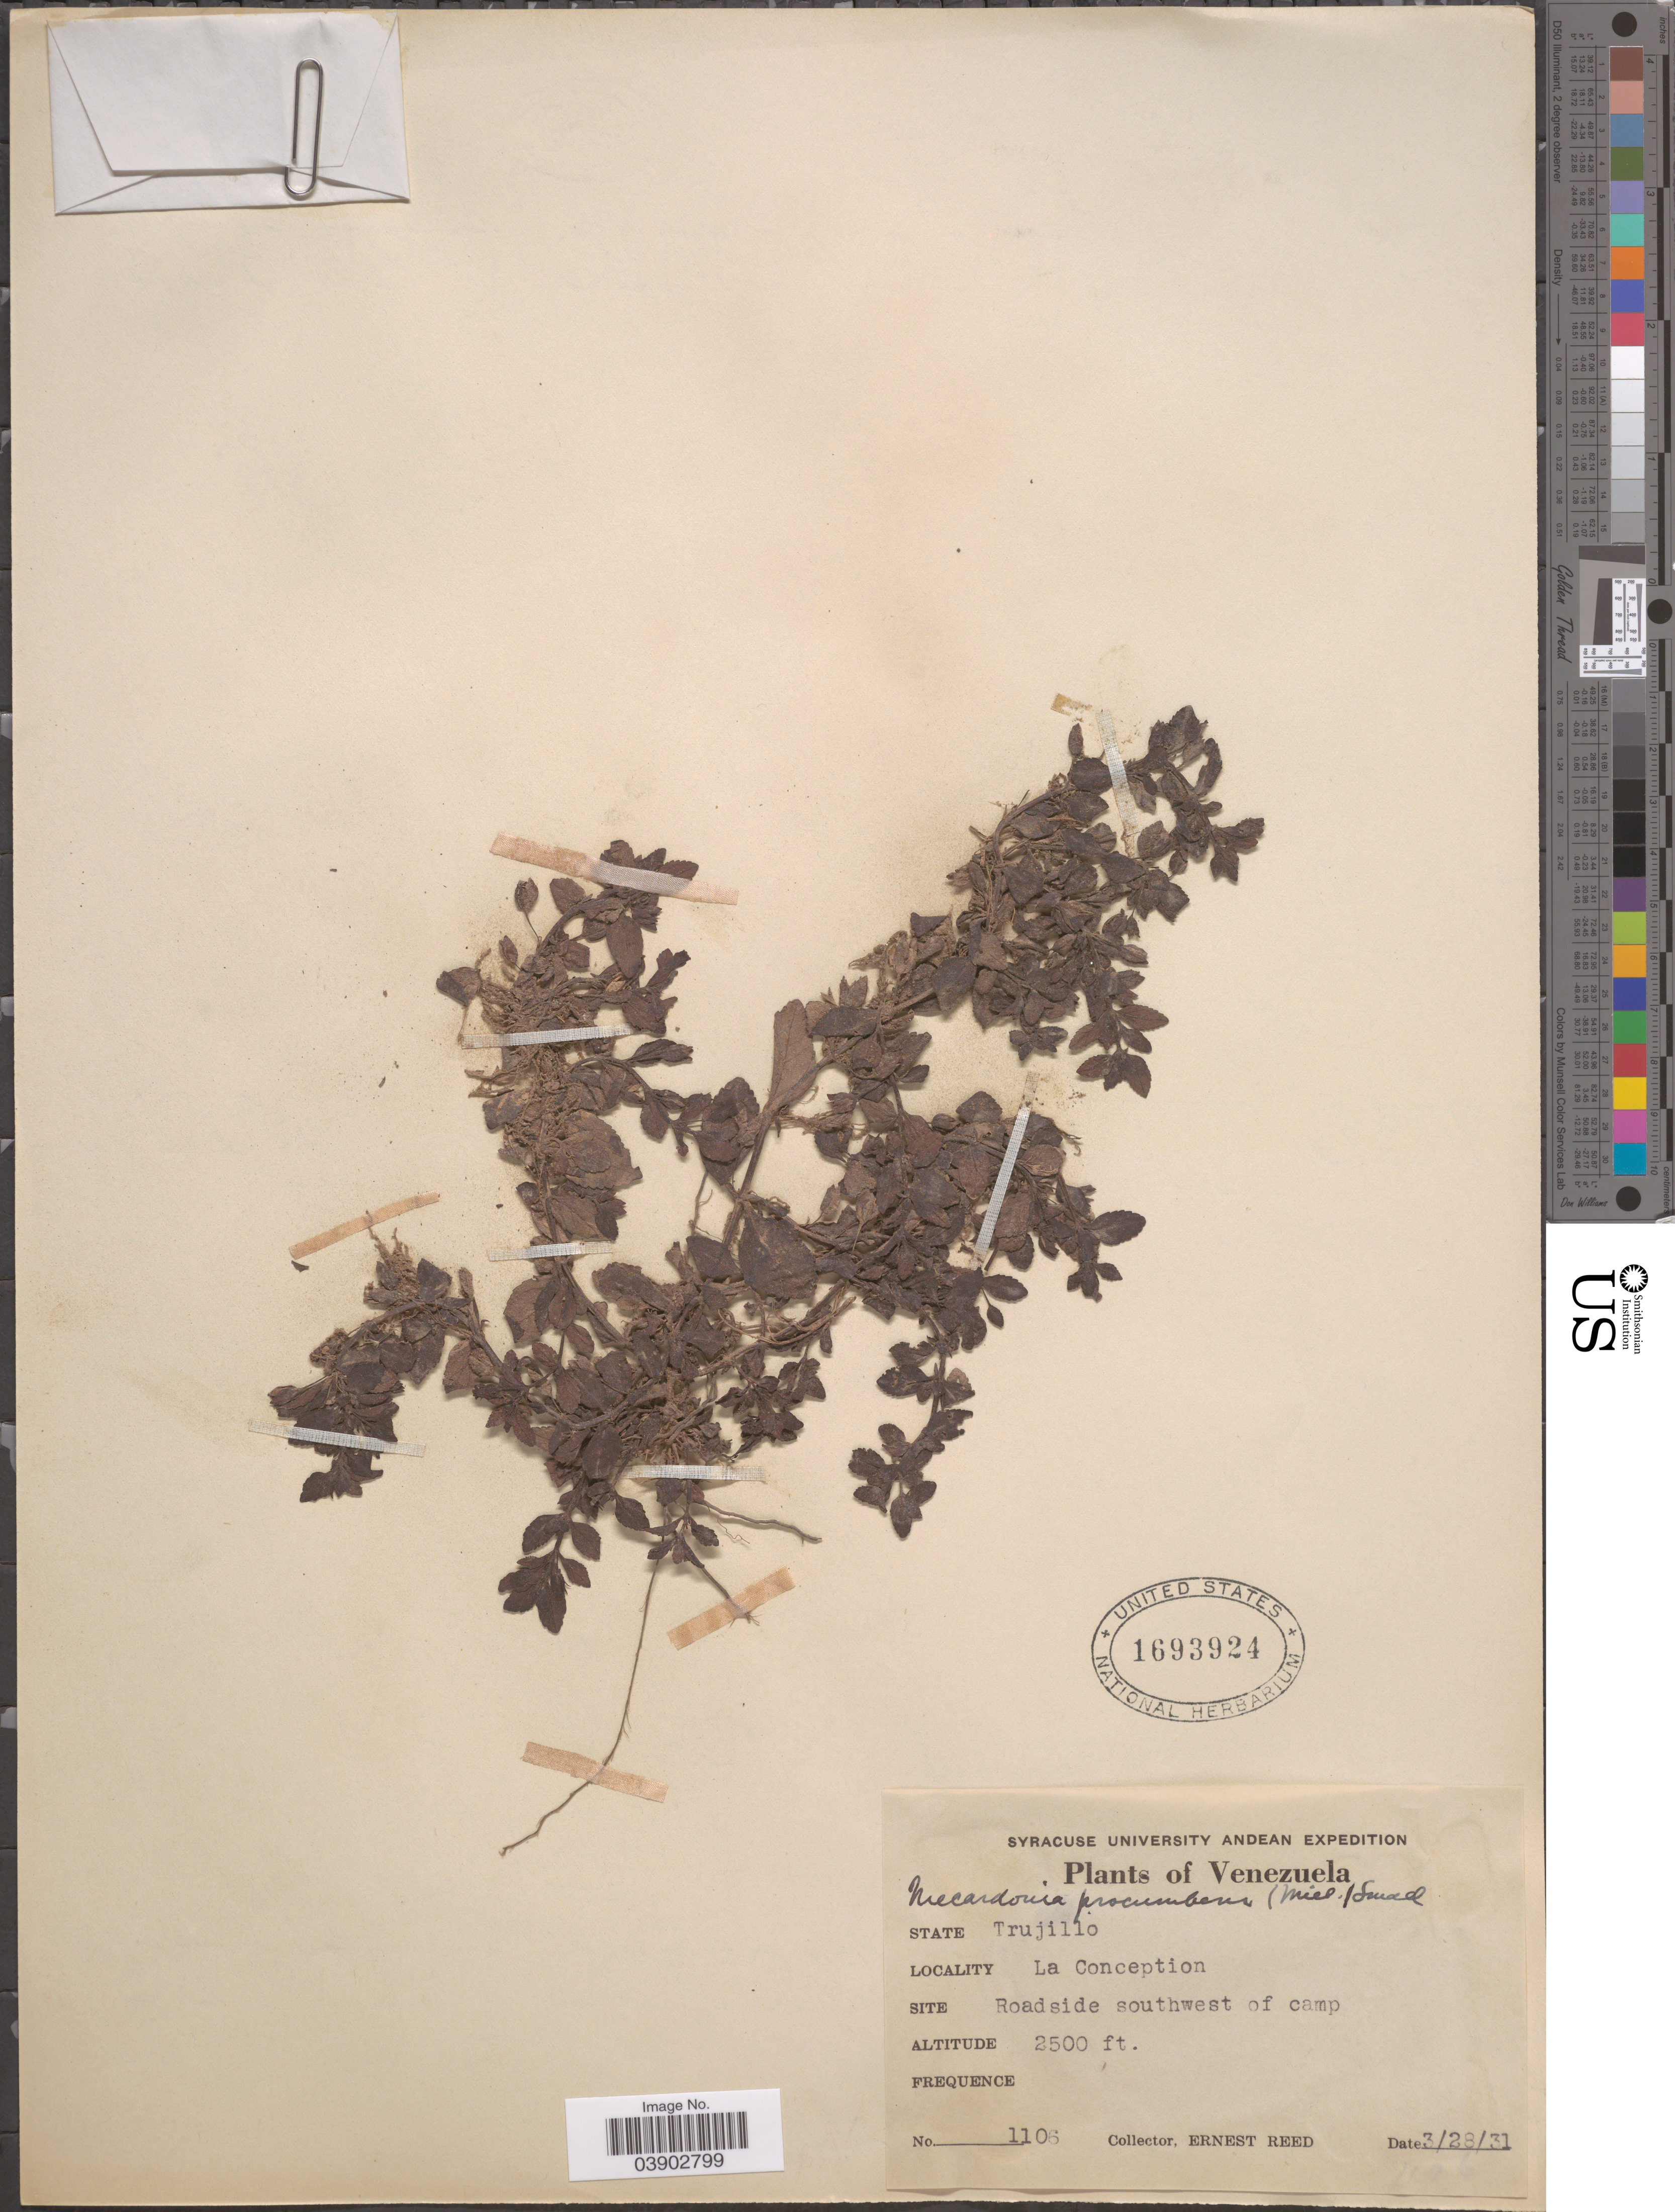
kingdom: Plantae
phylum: Tracheophyta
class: Magnoliopsida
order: Lamiales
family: Plantaginaceae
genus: Mecardonia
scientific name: Mecardonia procumbens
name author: (Mill.) Small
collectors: E. Reed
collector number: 1106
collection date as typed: Transcribed d/m/y: 28/3/31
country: Venezuela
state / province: Trujillo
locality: La Conception. Roadside southwest of camp.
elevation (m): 762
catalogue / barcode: US 1693924